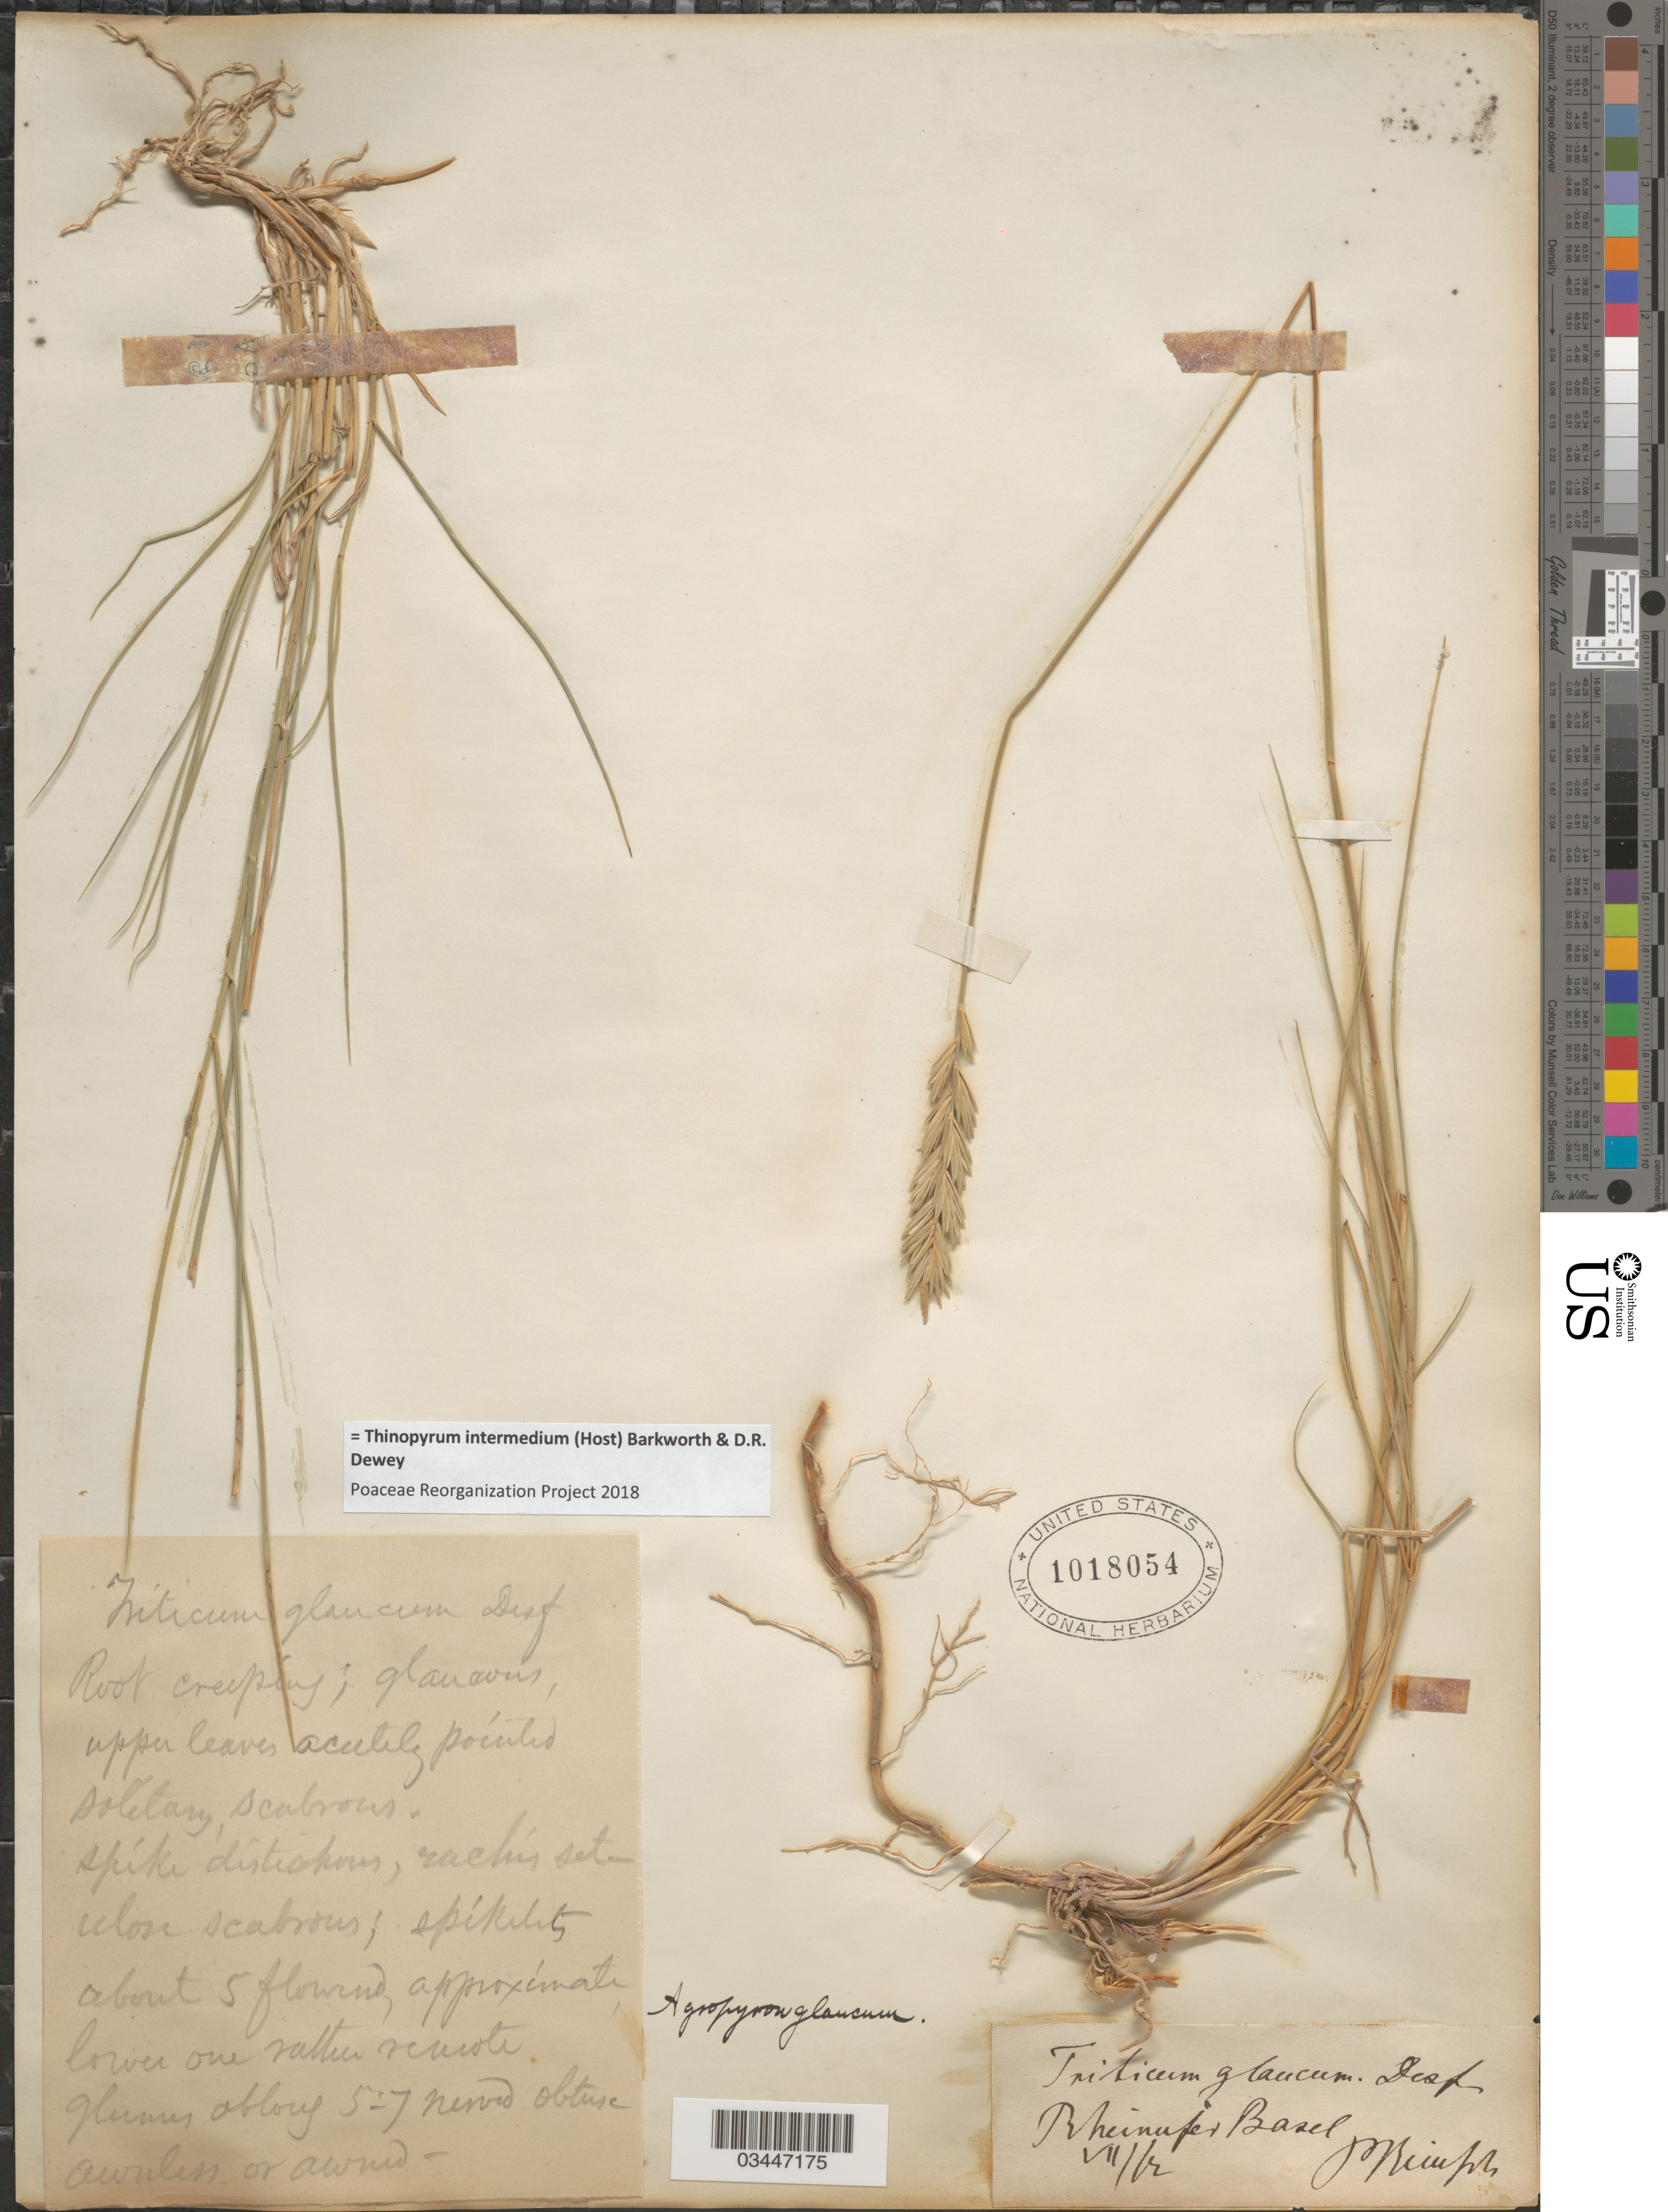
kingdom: Plantae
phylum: Tracheophyta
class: Liliopsida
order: Poales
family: Poaceae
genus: Thinopyrum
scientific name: Thinopyrum intermedium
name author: (Host) Barkworth & Dewey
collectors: P. Reinsch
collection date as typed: Transcribed d/m/y: /7/72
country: Switzerland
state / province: Basel-Stadt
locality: Rheinufer, Basel.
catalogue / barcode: US 1018054